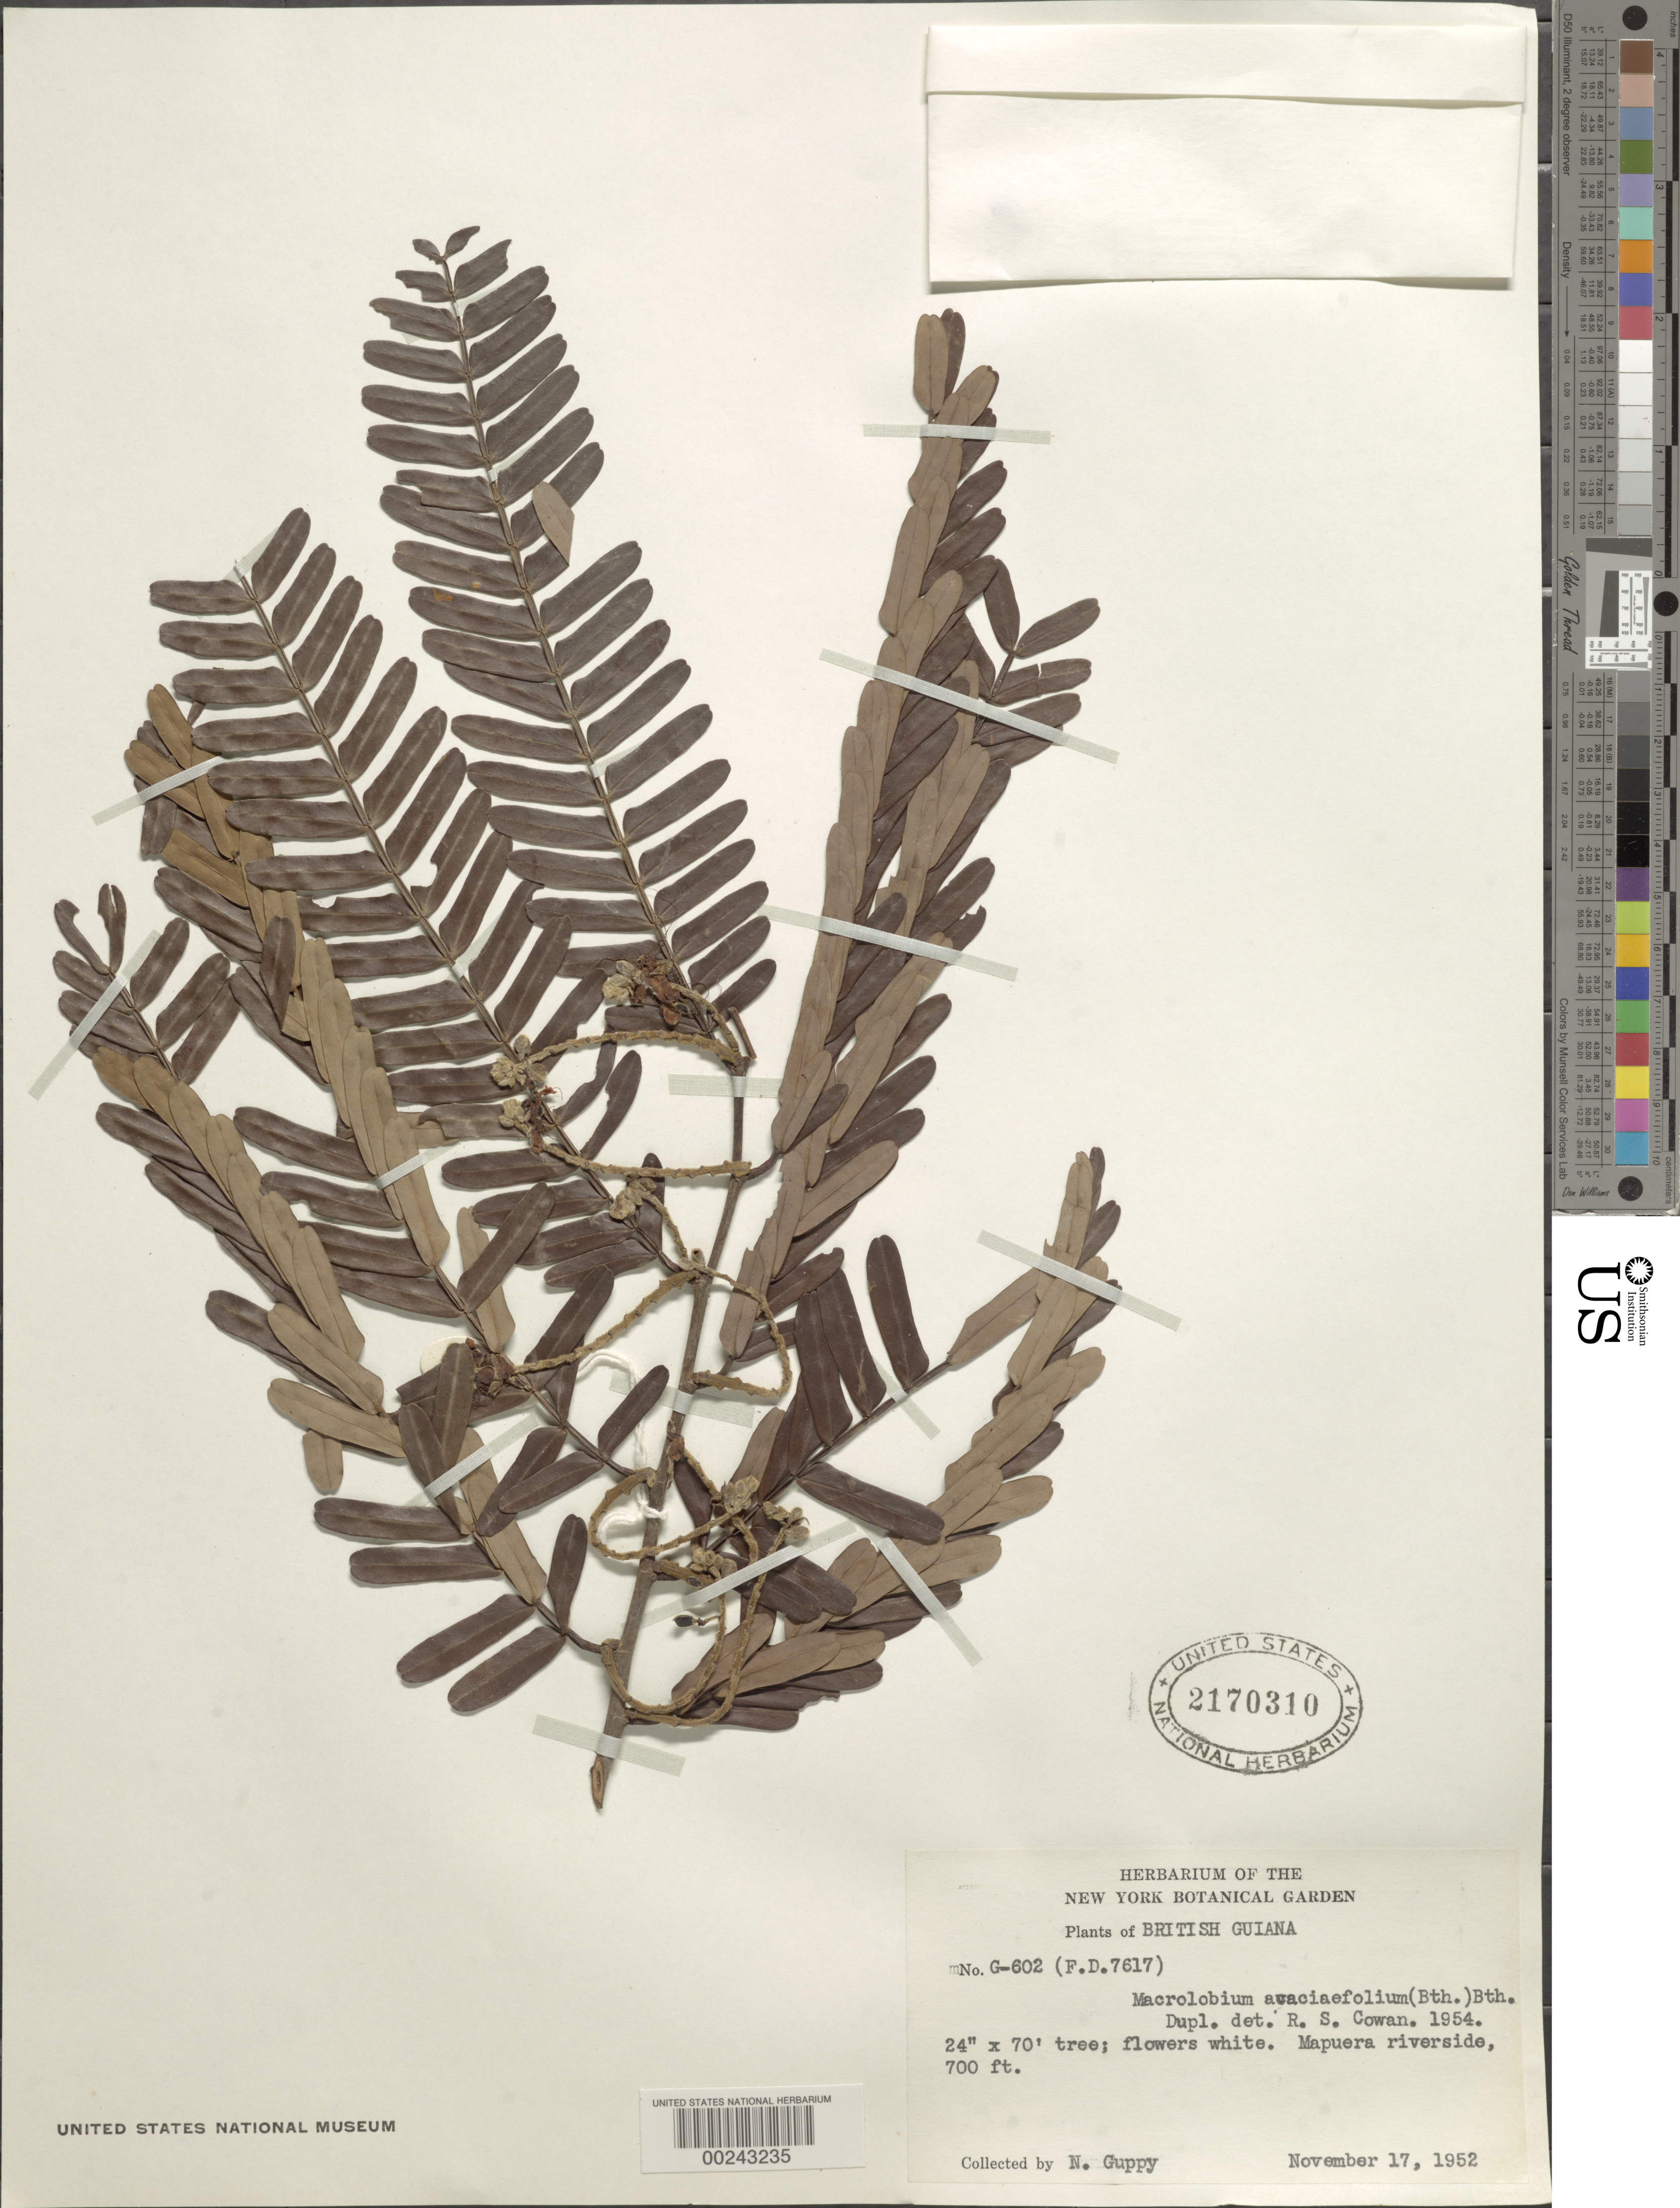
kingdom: Plantae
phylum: Tracheophyta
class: Magnoliopsida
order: Fabales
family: Fabaceae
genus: Macrolobium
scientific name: Macrolobium acaciifolium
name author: (Benth.) Benth.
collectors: N. Guppy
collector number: G-602 (f.d.7617)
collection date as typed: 17 Nov 1952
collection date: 1952-11-17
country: Guyana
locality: Mapuera riverside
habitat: Riverside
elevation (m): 80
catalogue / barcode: US 2170310